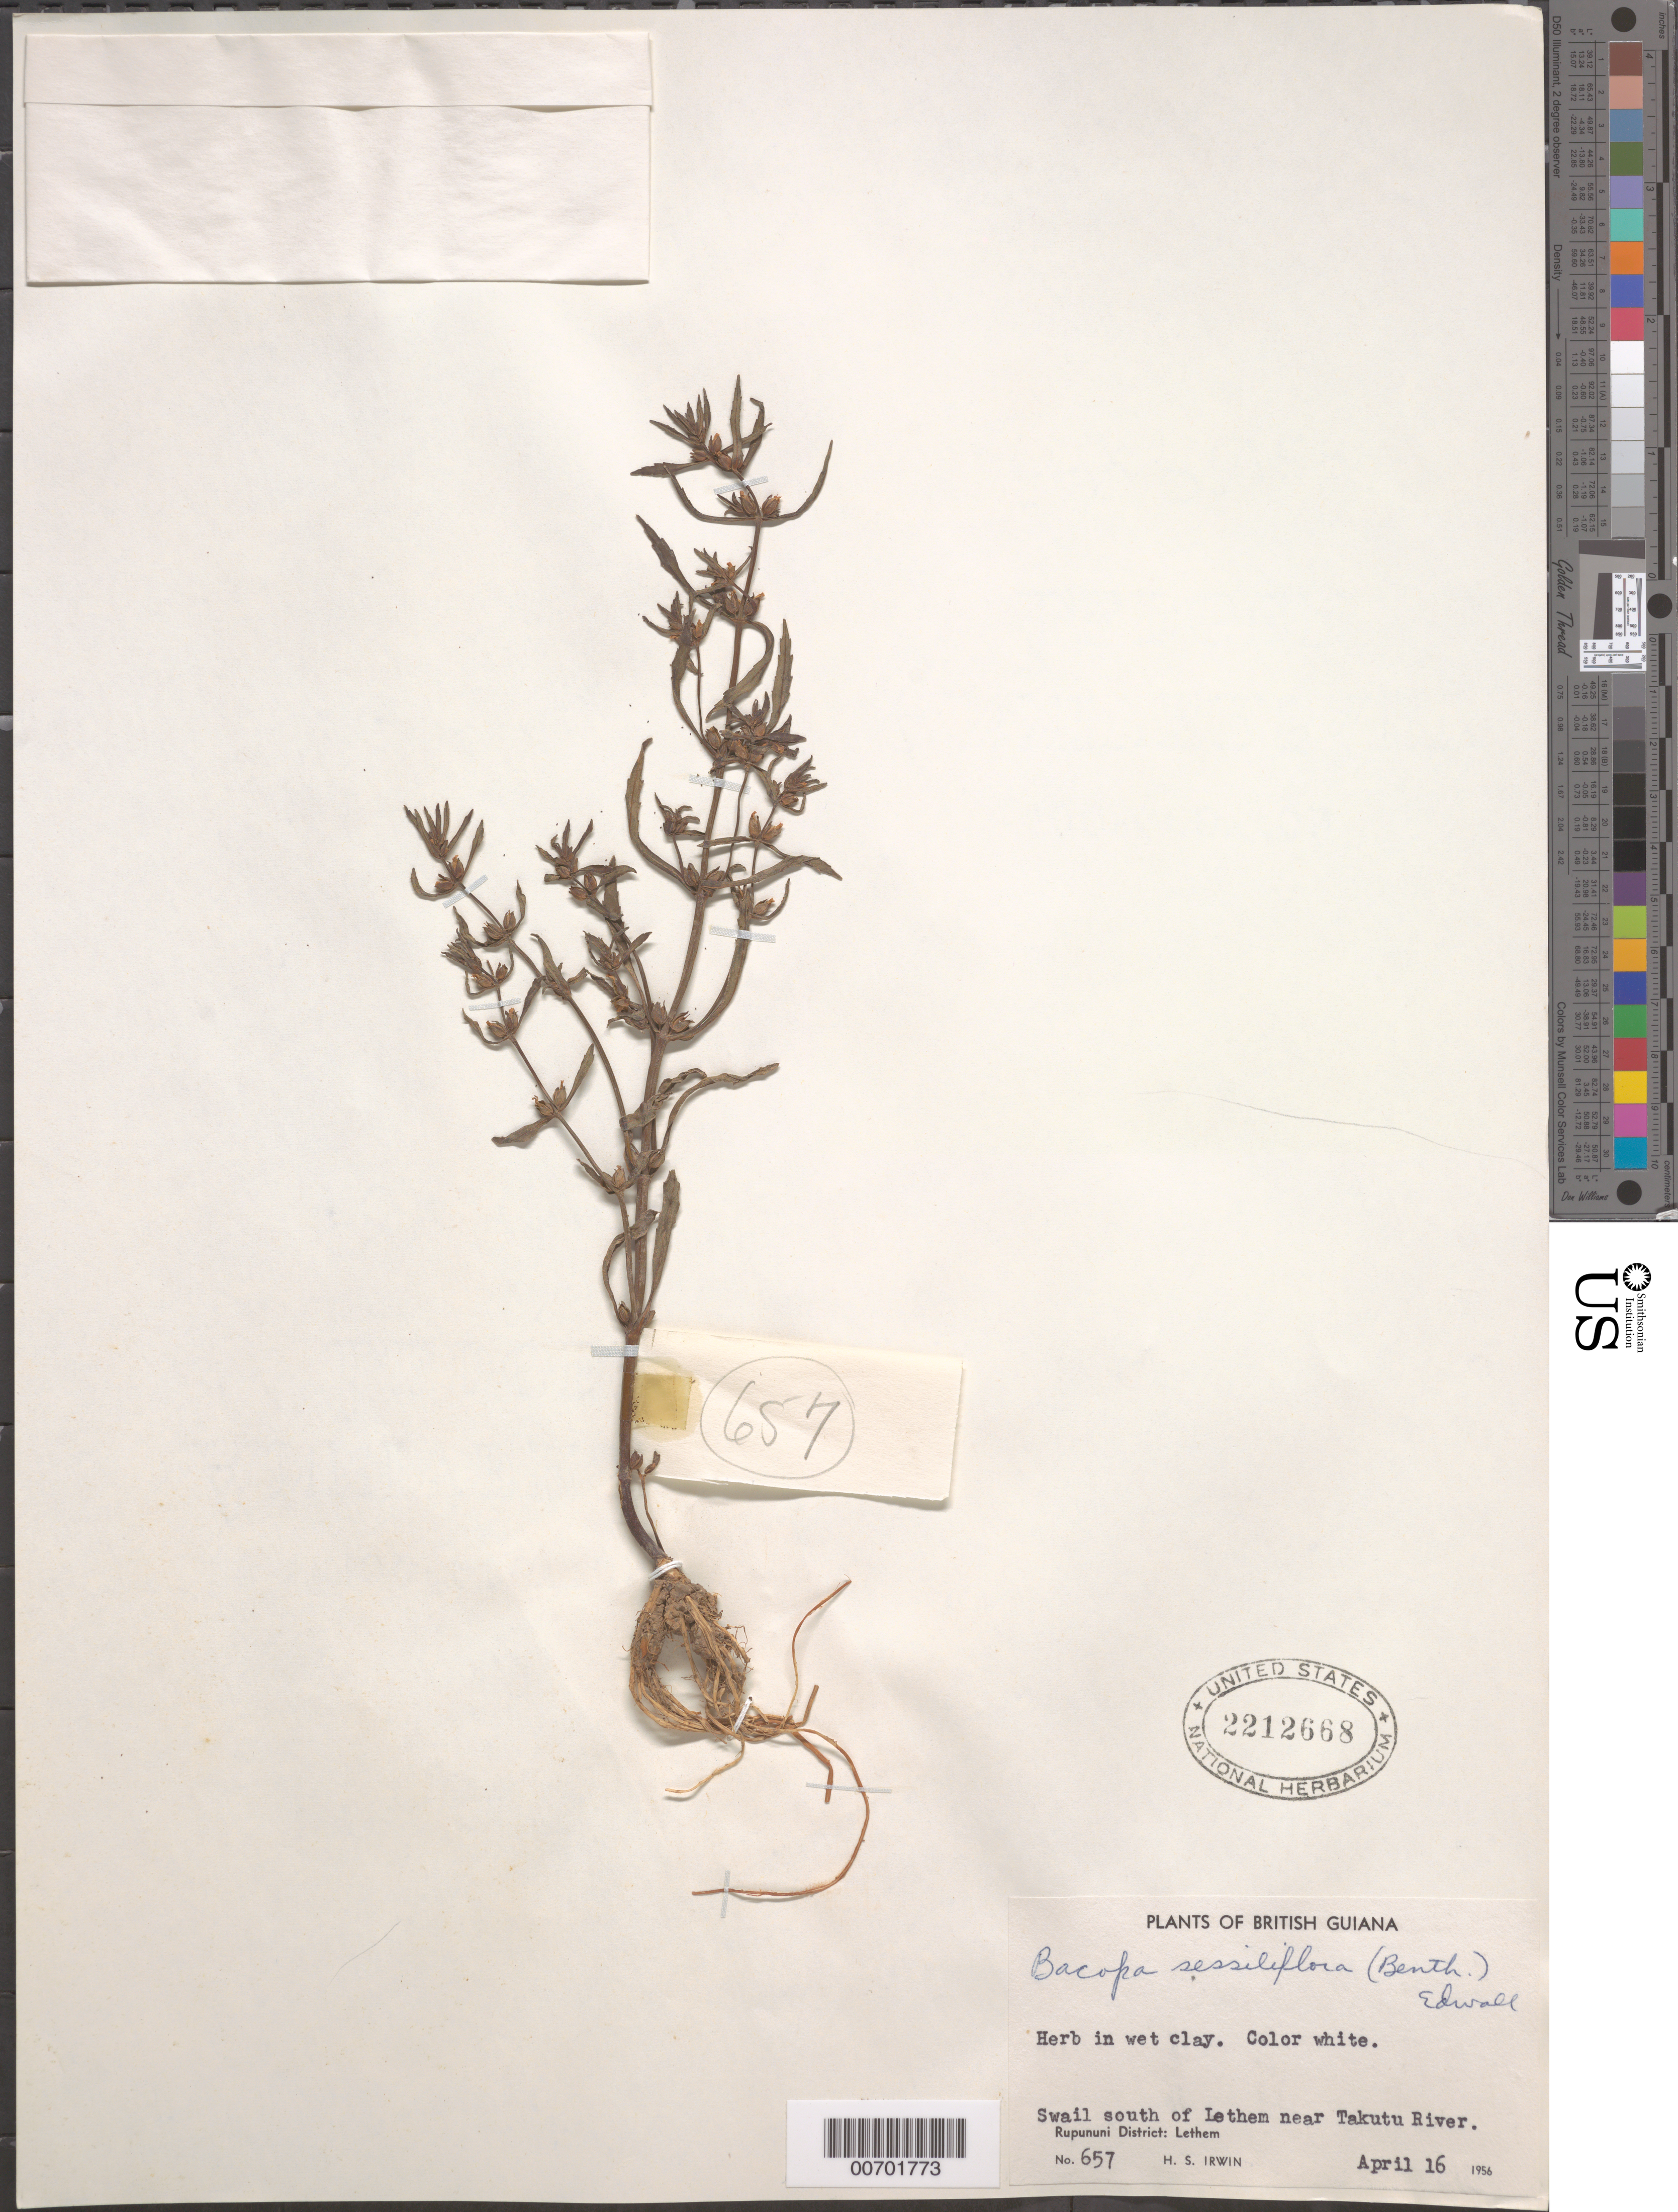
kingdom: Plantae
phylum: Tracheophyta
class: Magnoliopsida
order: Lamiales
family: Plantaginaceae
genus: Bacopa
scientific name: Bacopa sessiliflora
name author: (Benth.) Edwall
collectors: H. Irwin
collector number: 657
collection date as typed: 16-Apr-56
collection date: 1956-04-16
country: Guyana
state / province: U. Takutu-U. Essequibo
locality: Rupununi Dist., Lethem, near Takutu R., S of Swail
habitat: Wet clay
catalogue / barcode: US 2212668